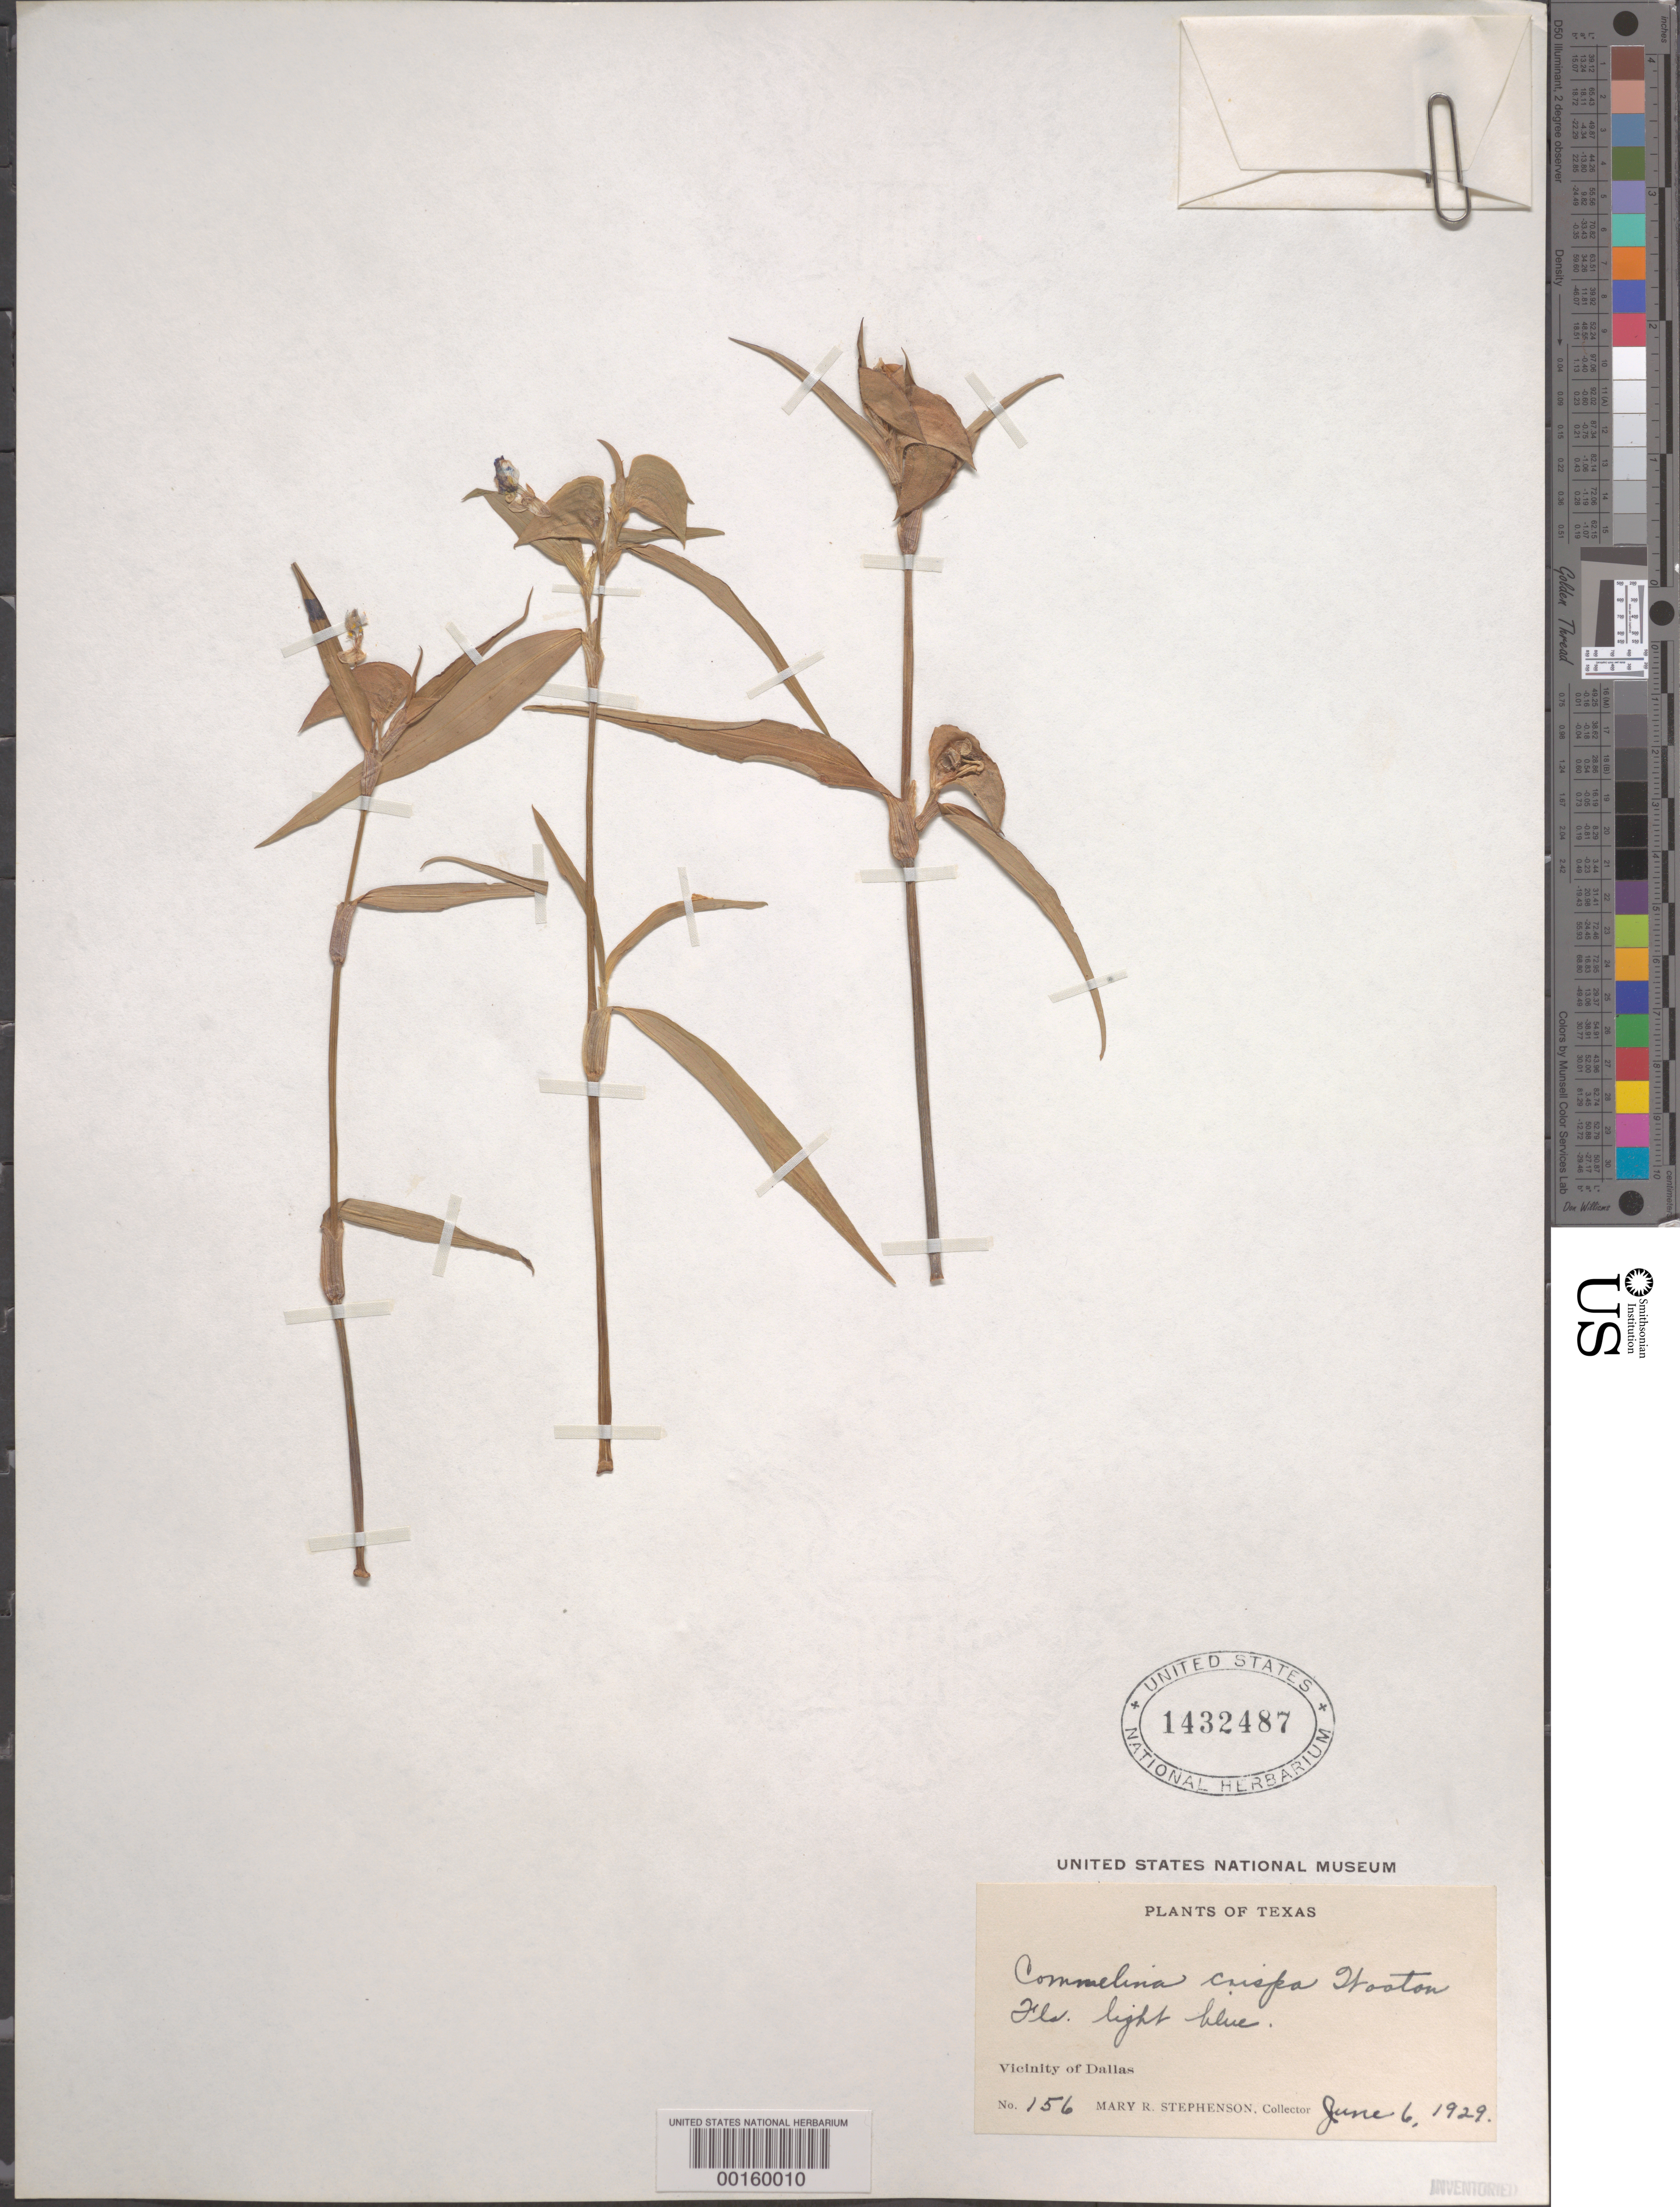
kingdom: Plantae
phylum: Tracheophyta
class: Liliopsida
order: Commelinales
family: Commelinaceae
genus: Commelina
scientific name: Commelina erecta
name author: L.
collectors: M. R. Stephenson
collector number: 156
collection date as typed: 06 Jun 1929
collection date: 1929-06-06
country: United States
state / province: Texas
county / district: Dallas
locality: Dallas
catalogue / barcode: US 1432487